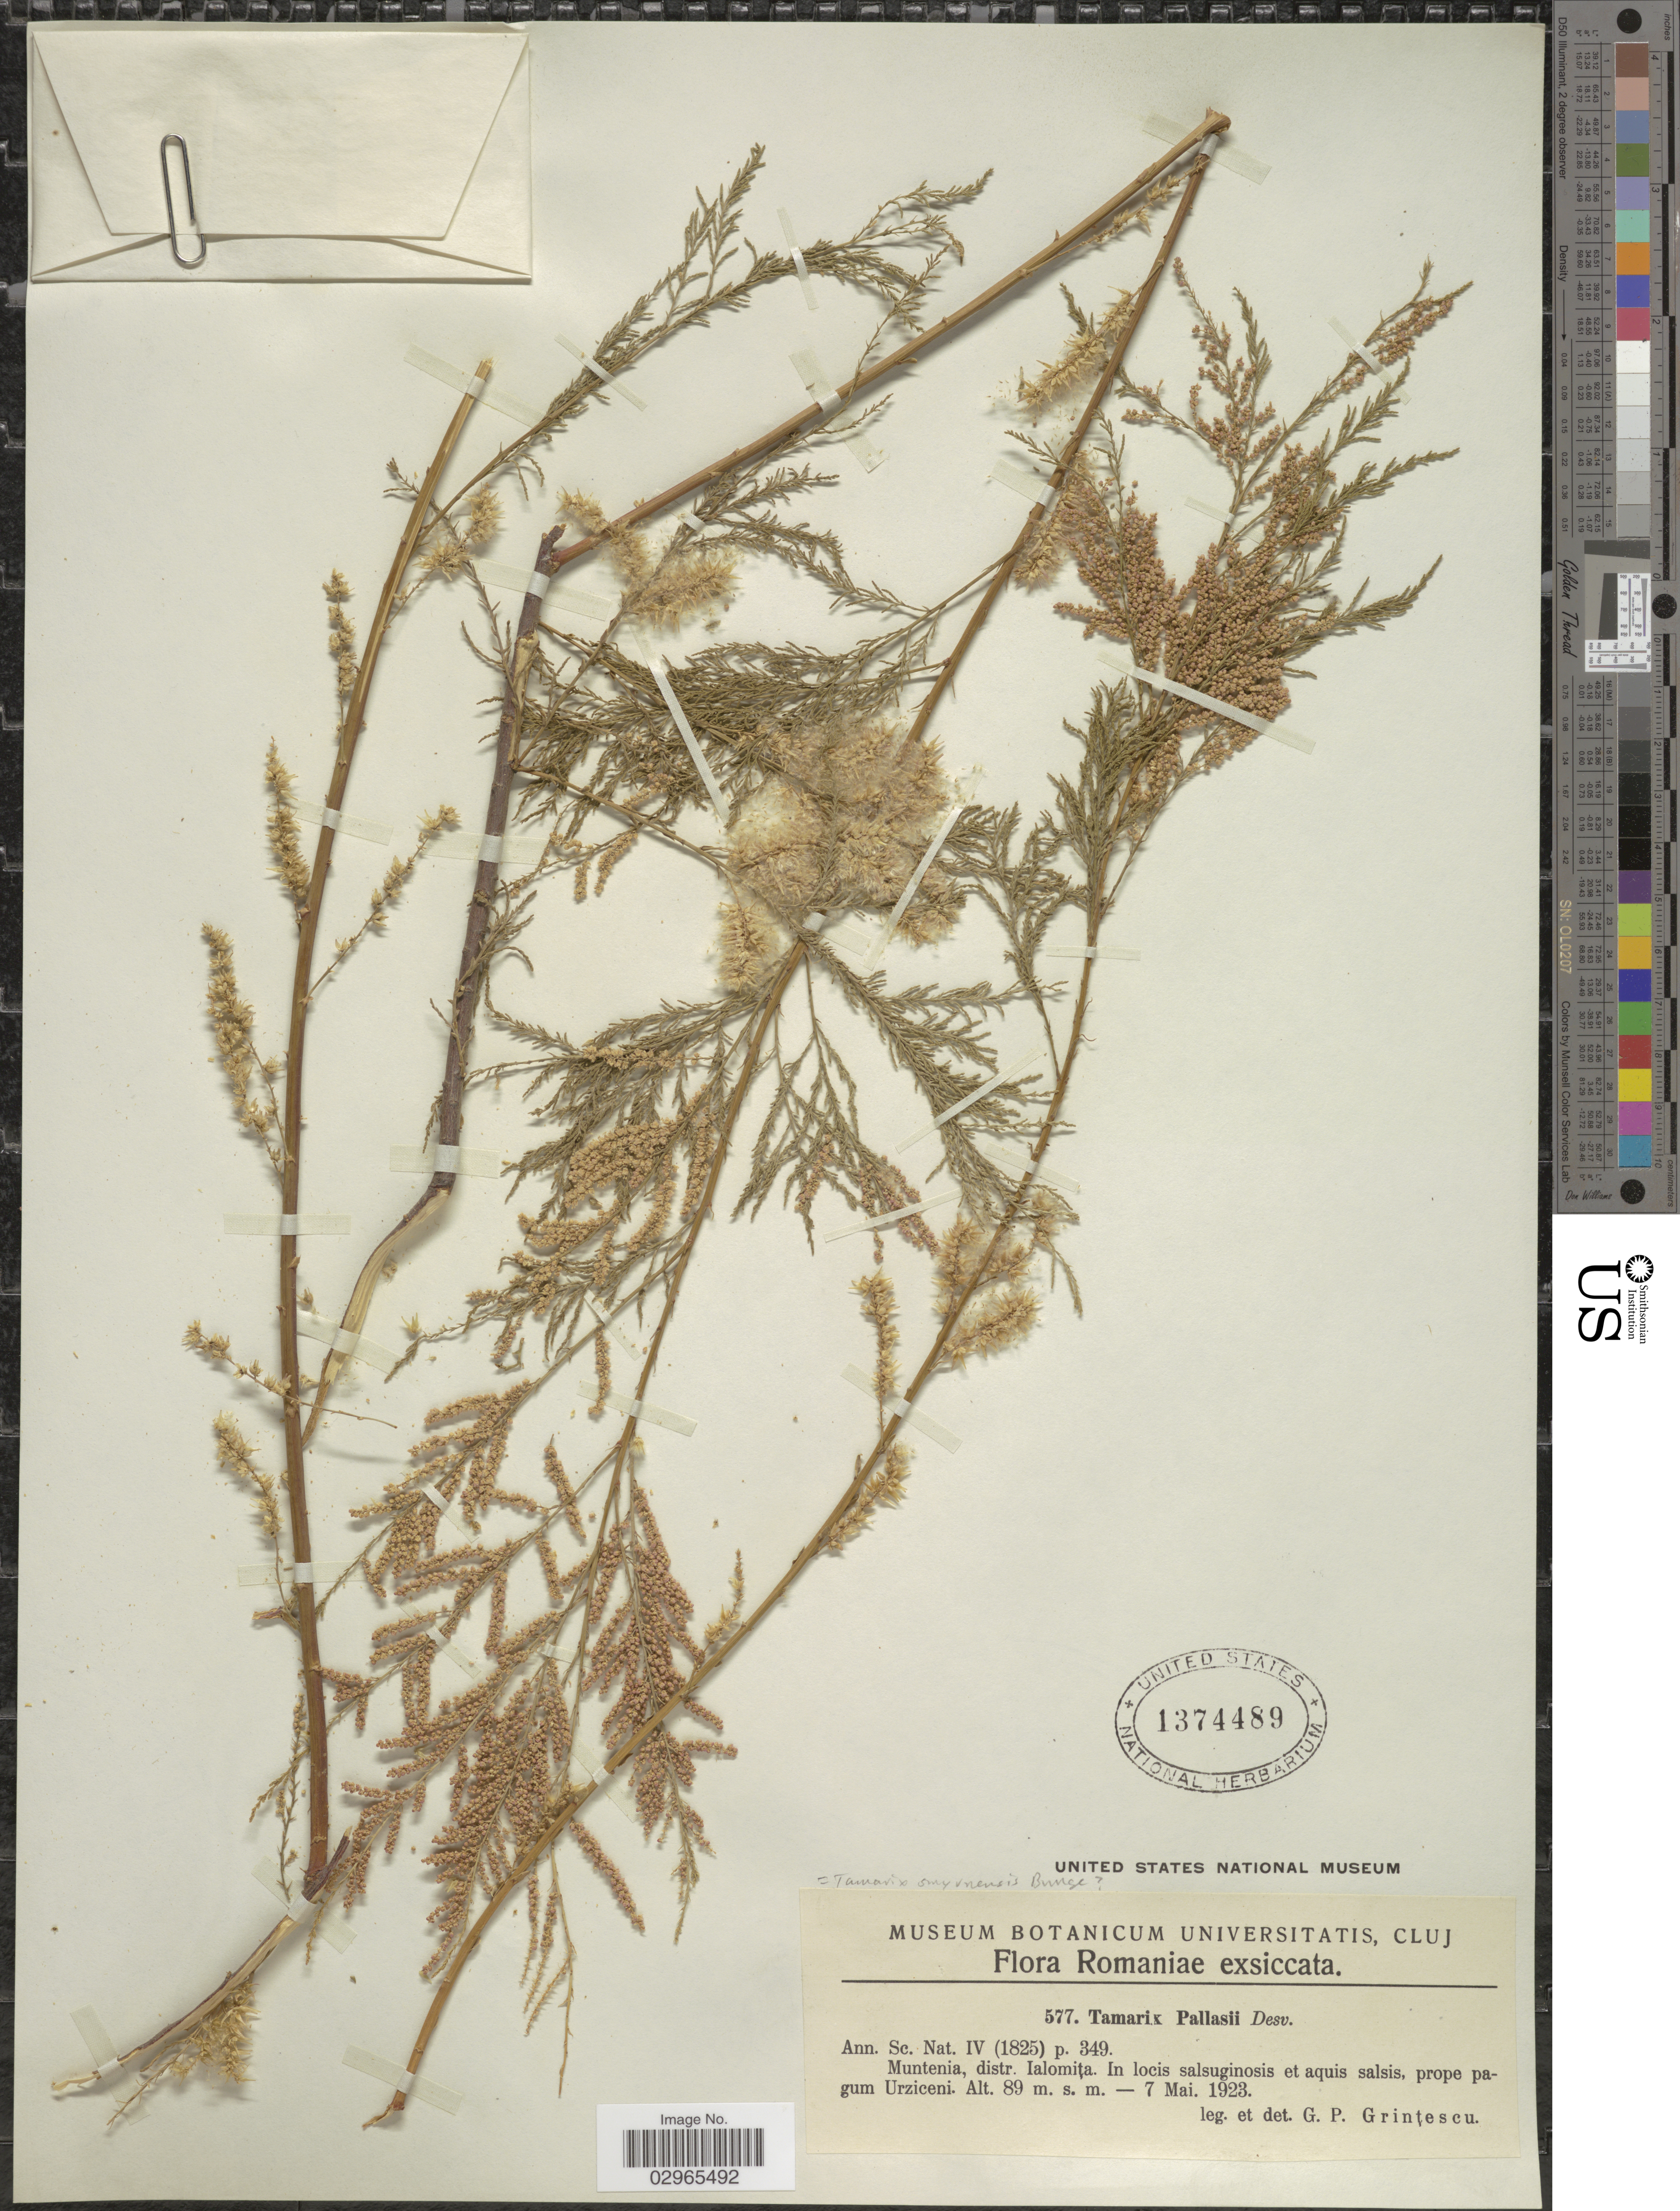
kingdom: Plantae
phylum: Tracheophyta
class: Magnoliopsida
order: Caryophyllales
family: Tamaricaceae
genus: Tamarix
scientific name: Tamarix smyrnensis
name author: Bunge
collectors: G. Grintescu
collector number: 577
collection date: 1923-05-07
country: Romania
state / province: Ialomita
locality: Muntenia, distr. Ialomita. Prope pagum Urziceni.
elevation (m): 89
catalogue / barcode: US 1374489